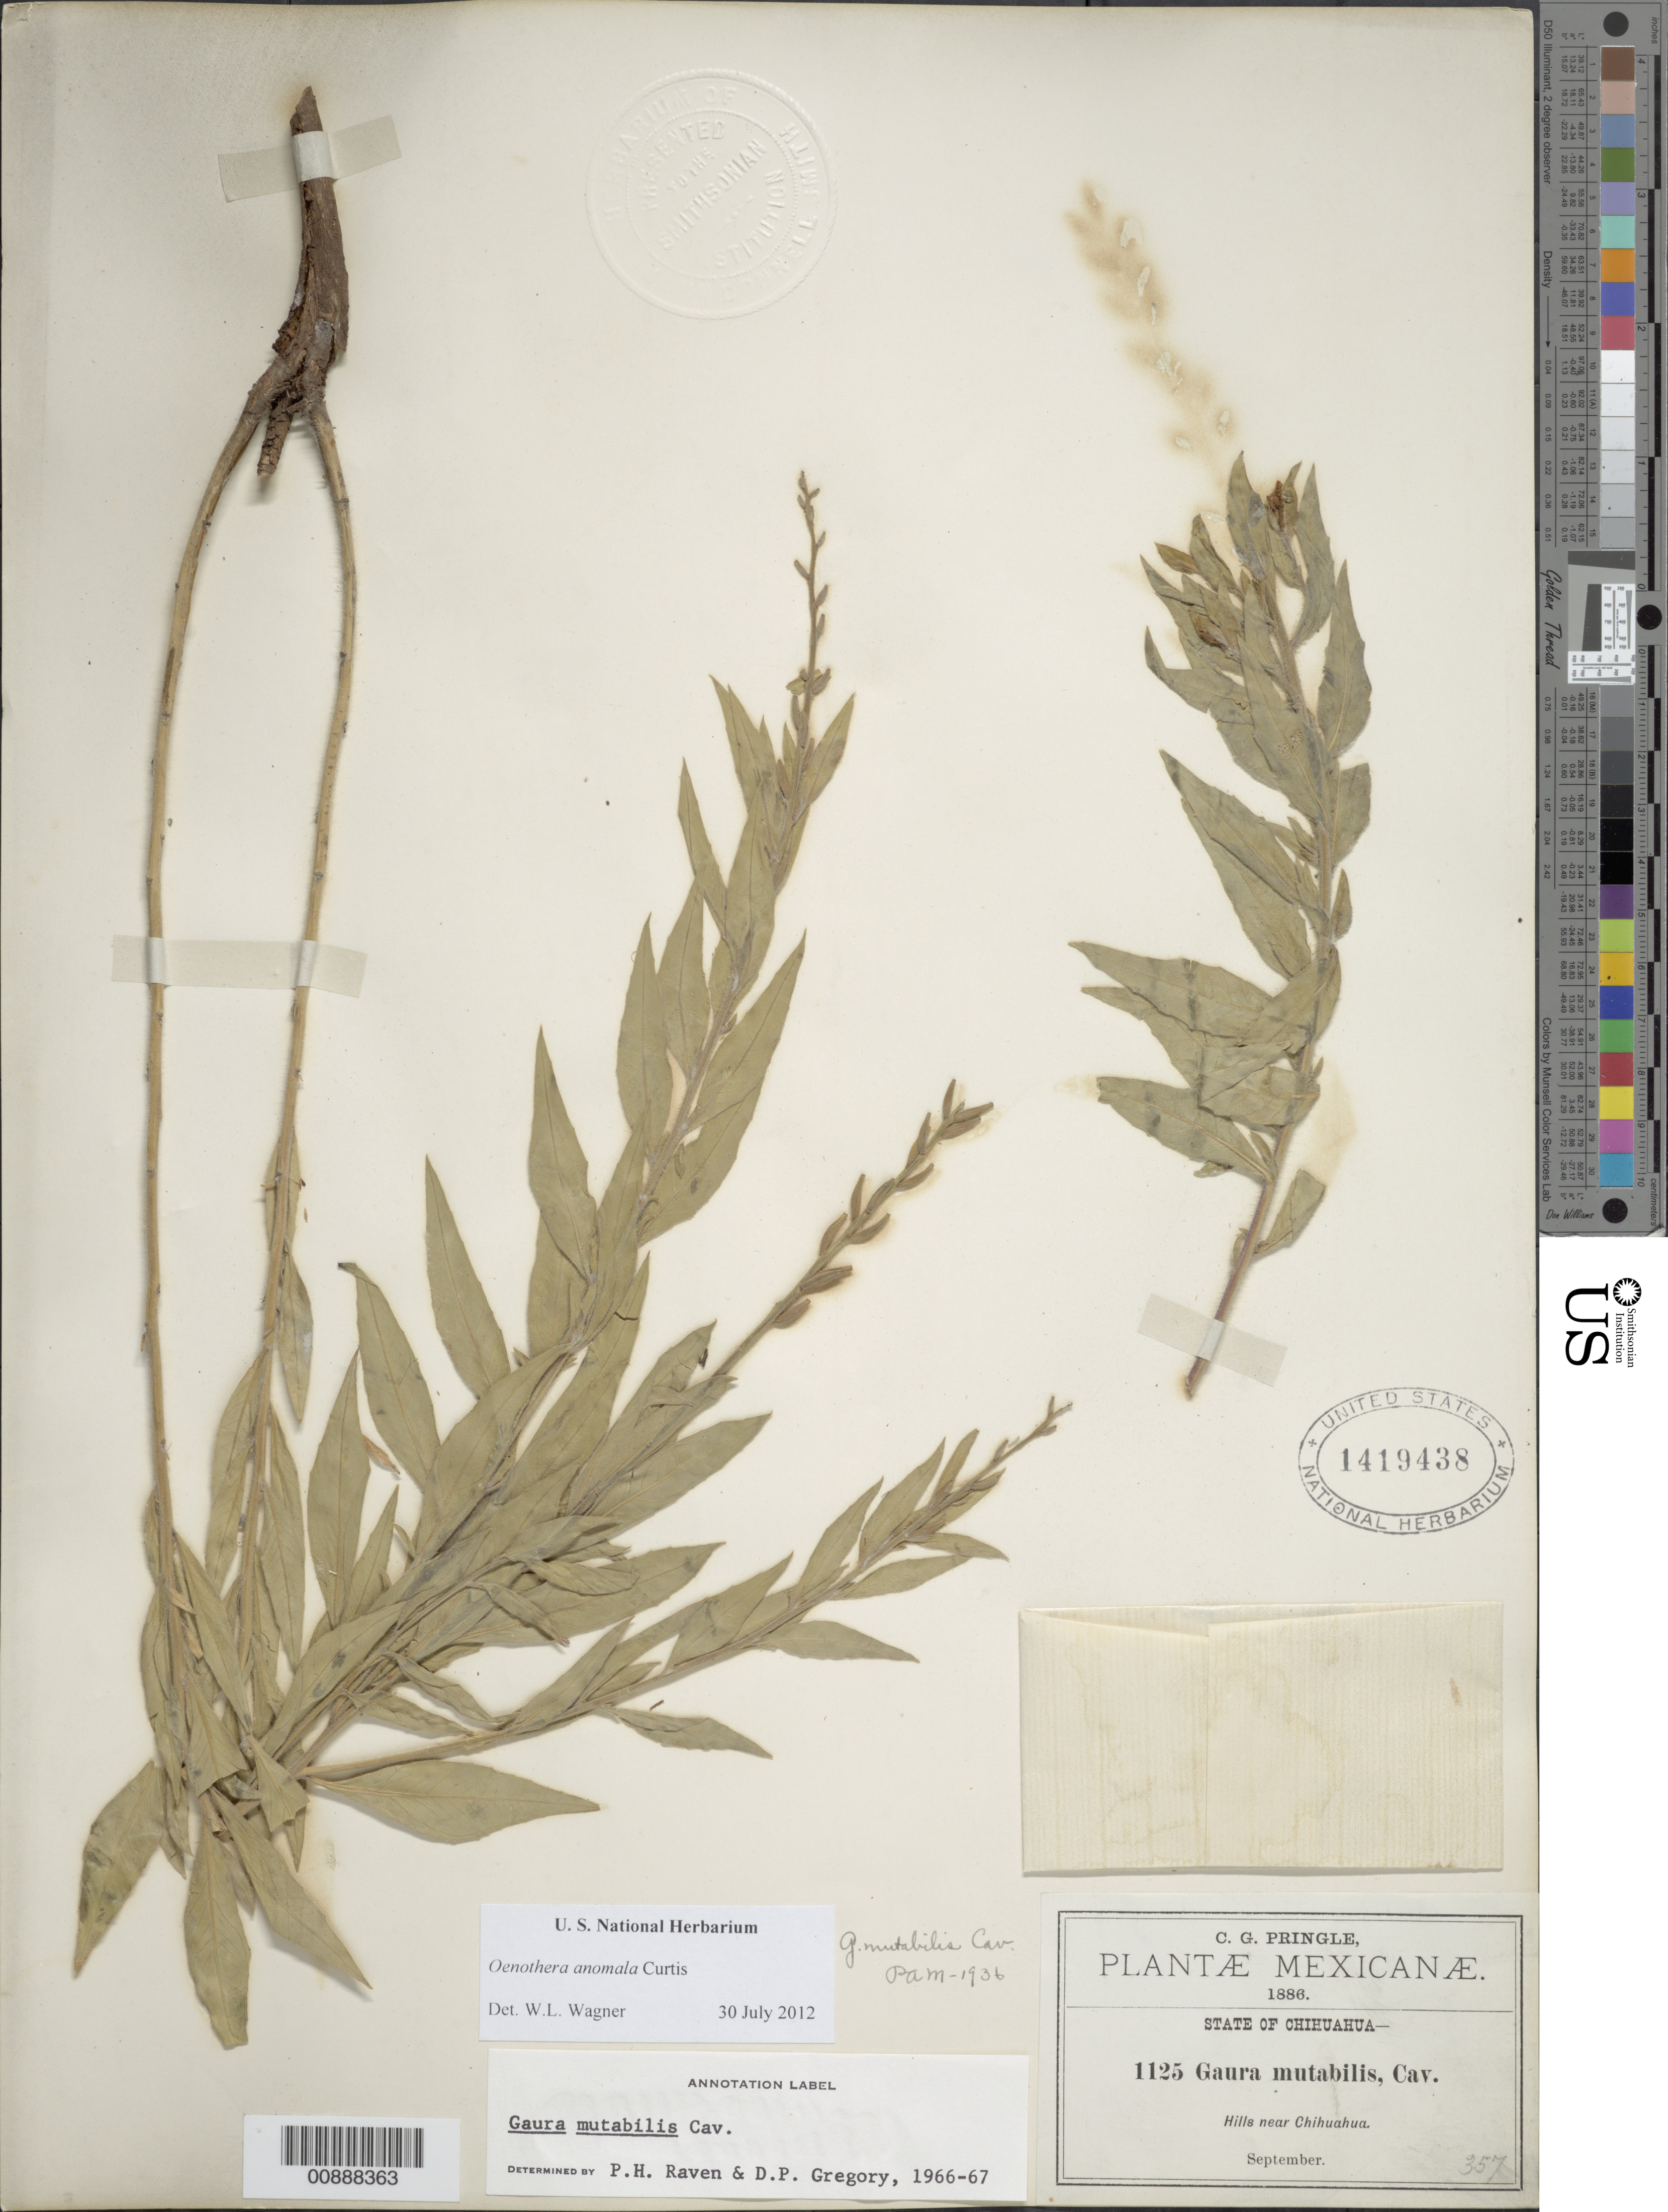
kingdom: Plantae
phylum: Tracheophyta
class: Magnoliopsida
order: Myrtales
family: Onagraceae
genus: Oenothera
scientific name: Oenothera anomala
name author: Curtis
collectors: C. G. Pringle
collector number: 1125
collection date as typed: Sep 1886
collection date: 1886-09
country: Mexico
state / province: Chihuahua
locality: Near Chihuahua.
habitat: Hills.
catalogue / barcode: US 1419438